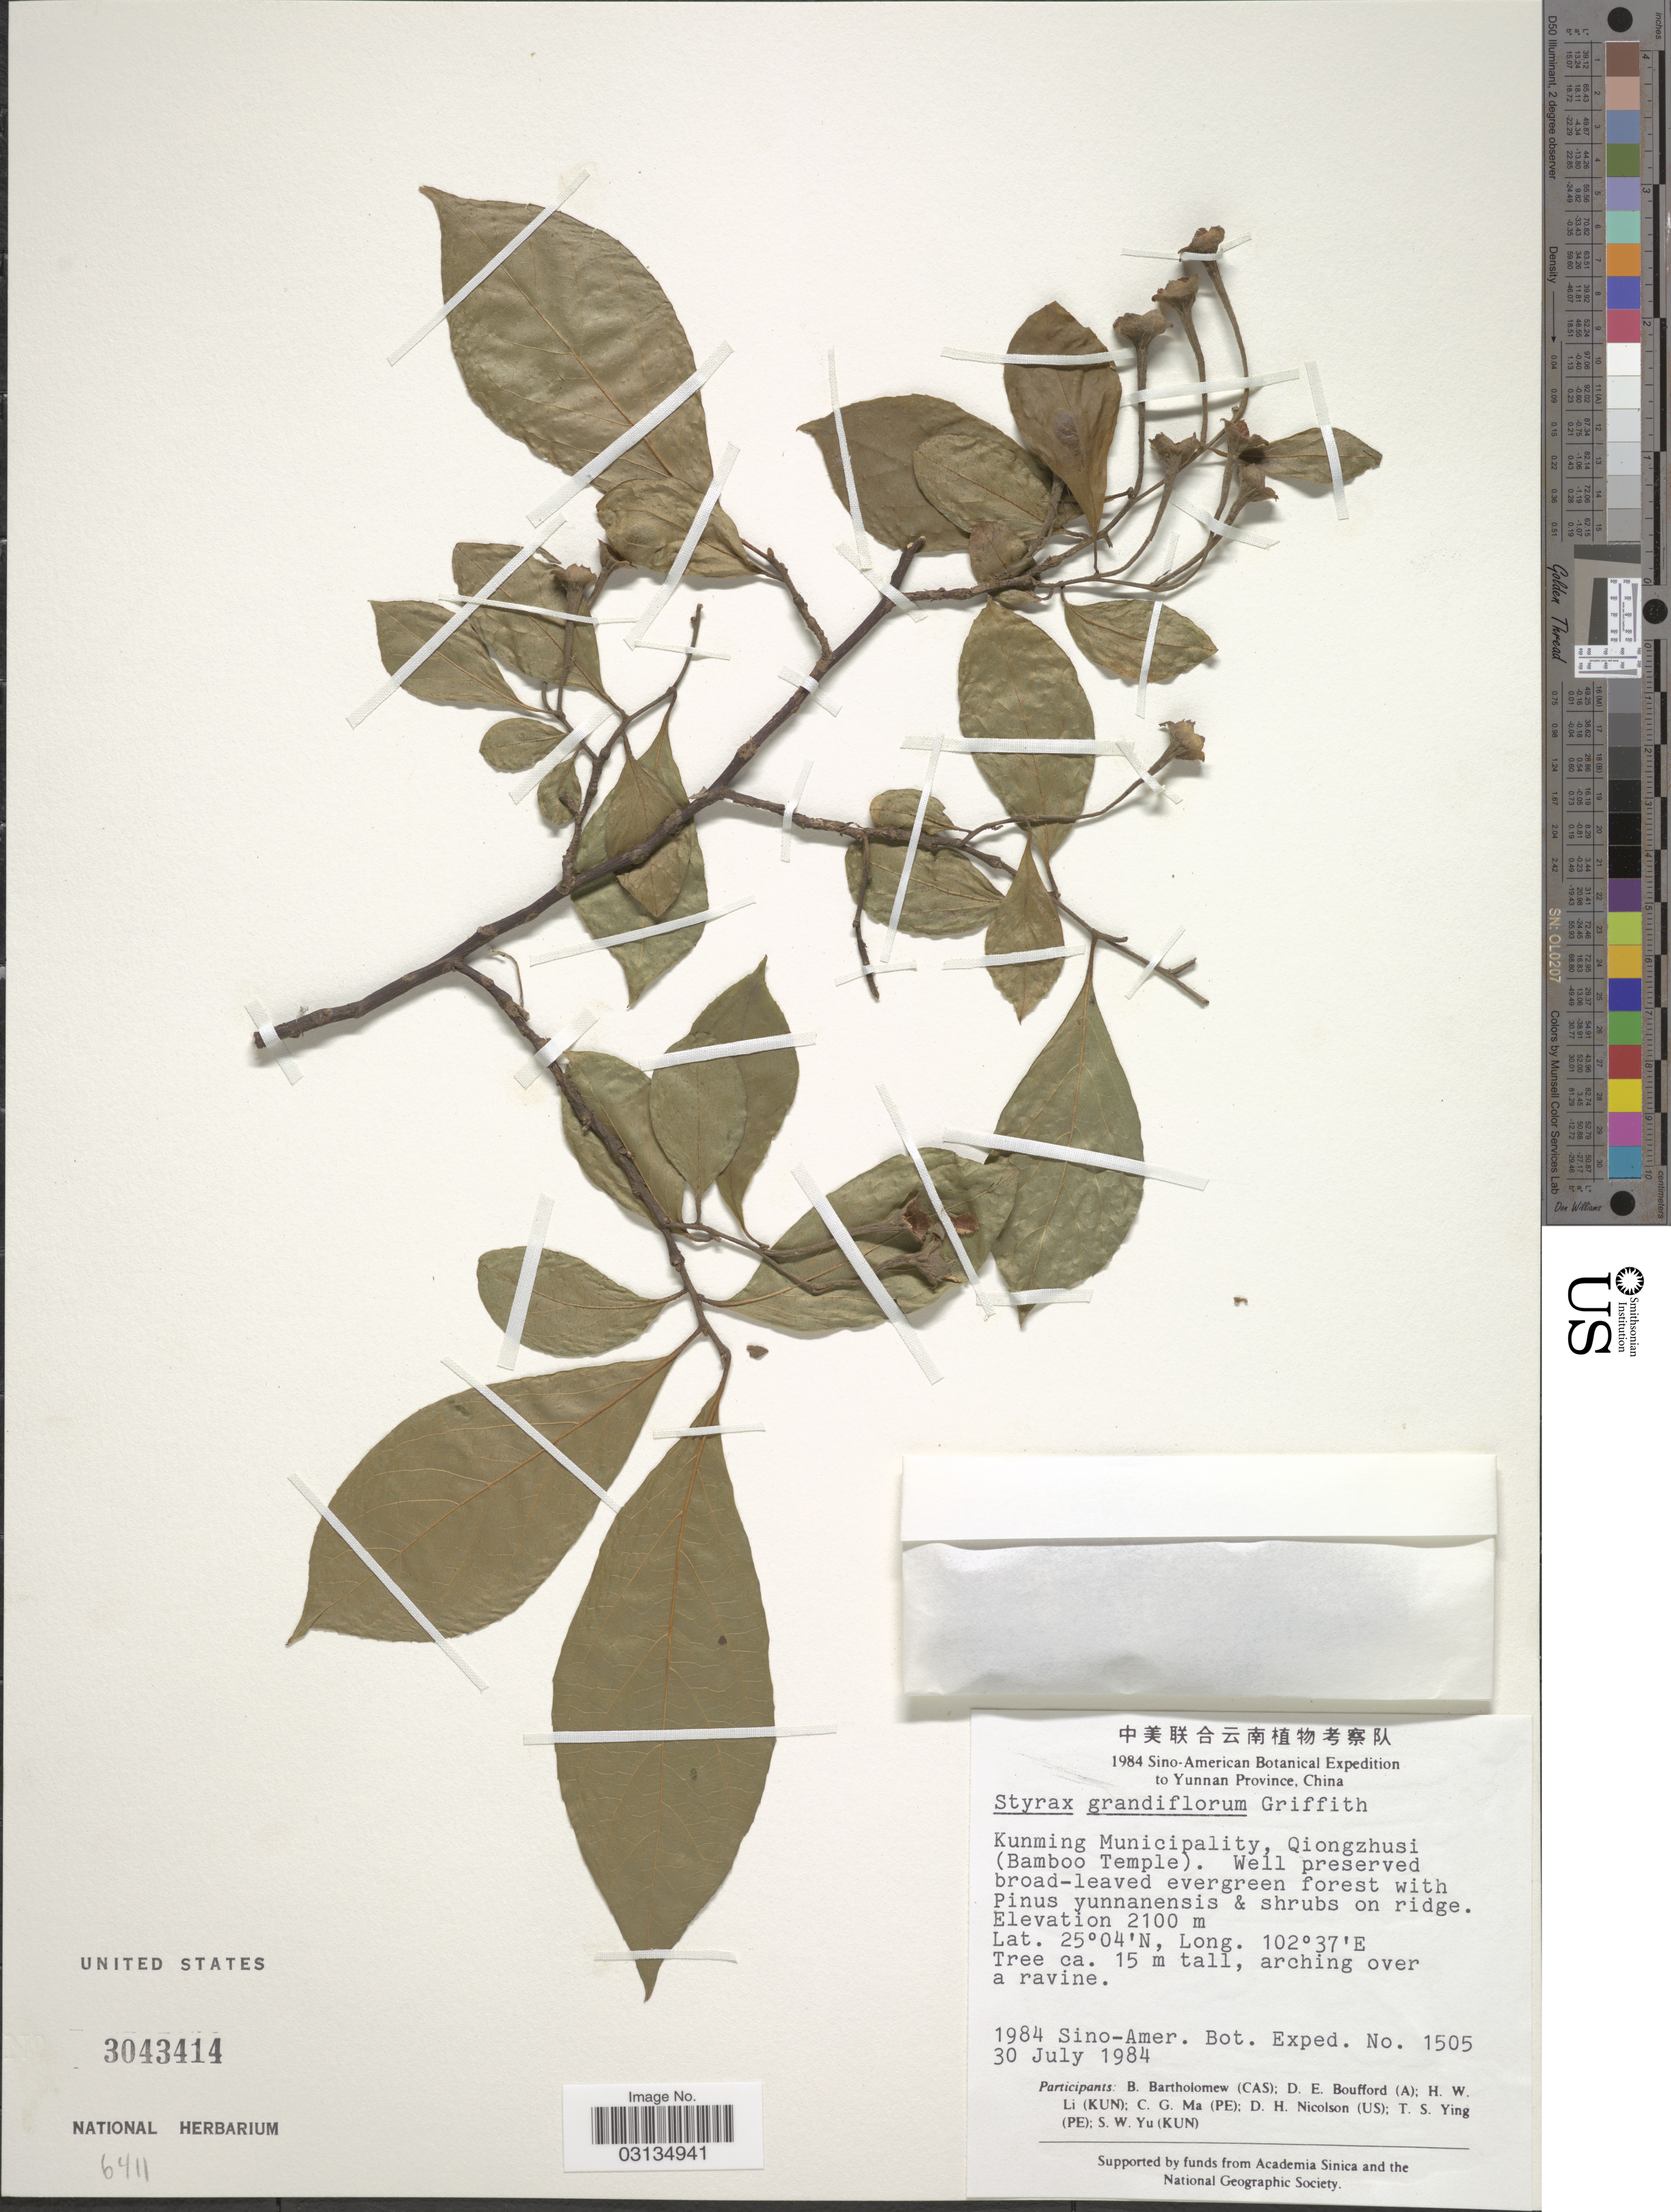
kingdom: Plantae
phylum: Tracheophyta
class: Magnoliopsida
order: Ericales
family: Styracaceae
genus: Styrax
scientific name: Styrax grandiflorus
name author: Griff.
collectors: Sino-Amer. Bot. Exped. 1984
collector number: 1505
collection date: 1984-07-30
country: China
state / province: Yunnan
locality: Kunming Municipality, Qiongzhusi (Bamboo Temple).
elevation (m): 2100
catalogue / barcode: US 3043414